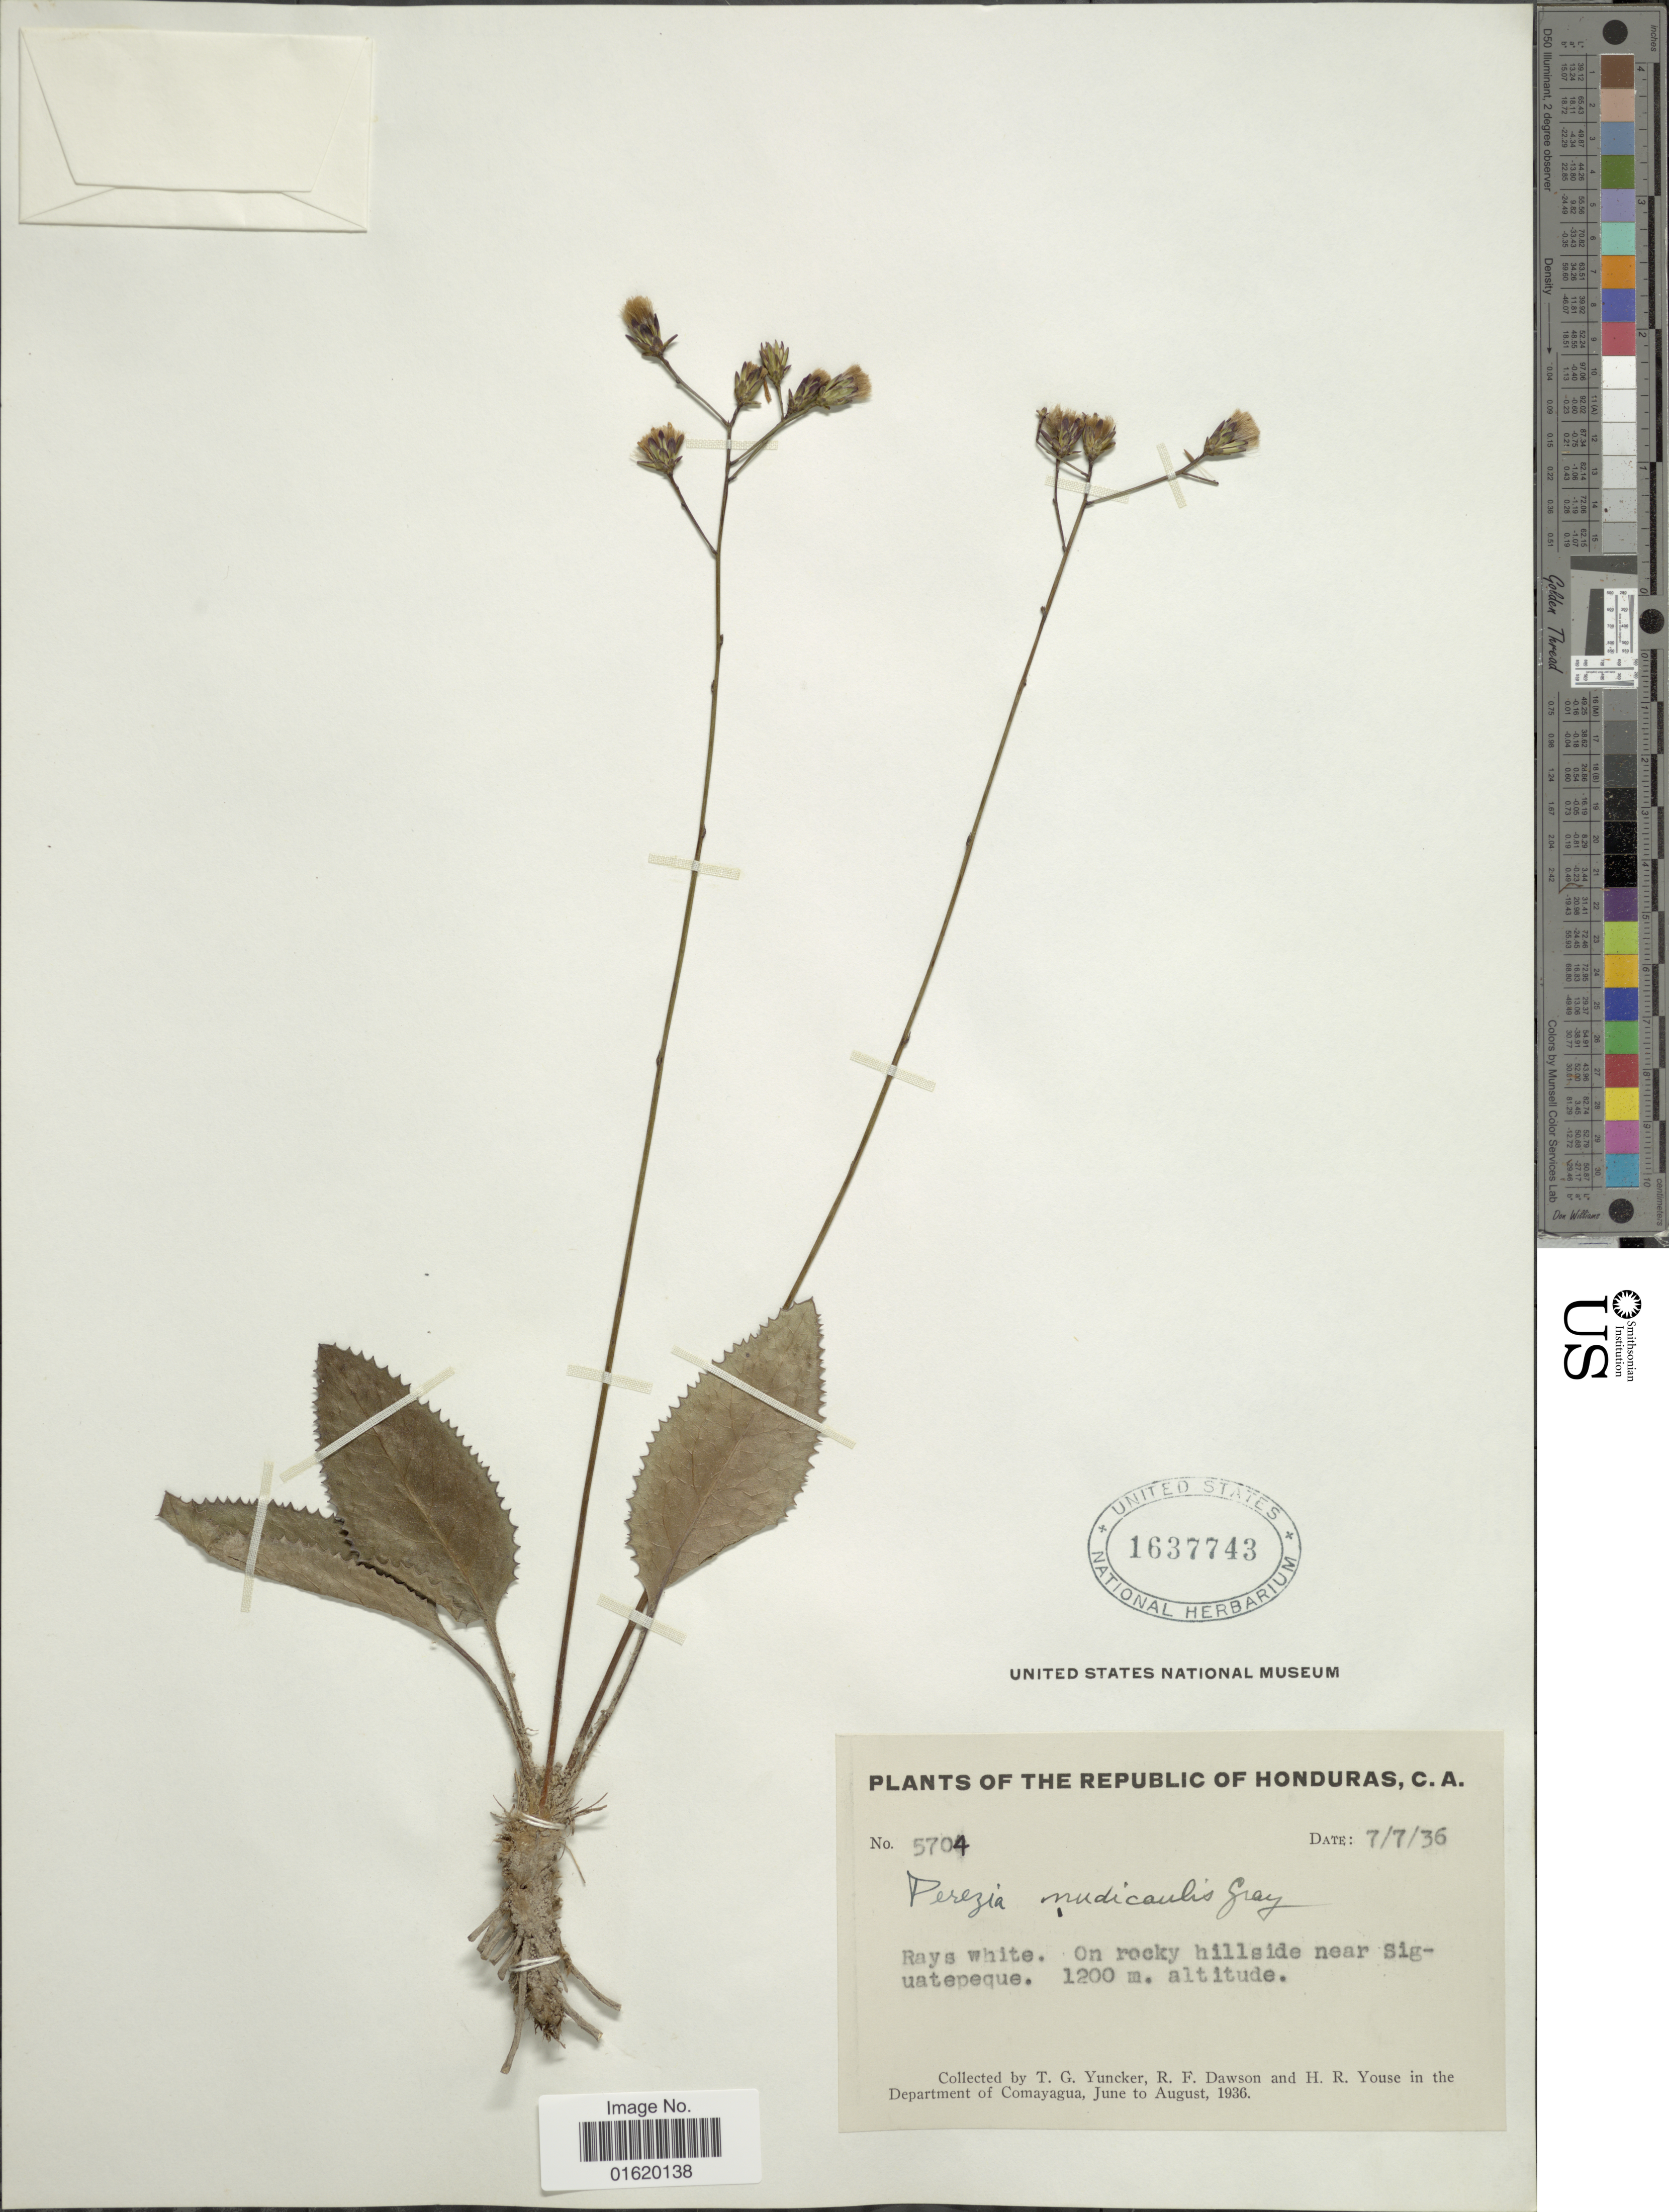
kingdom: Plantae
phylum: Tracheophyta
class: Magnoliopsida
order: Asterales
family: Asteraceae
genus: Acourtia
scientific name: Acourtia nudicaulis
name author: (A. Gray) B.L. Turner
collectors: T. G. Yuncker, R. F. Dawson & H. Youse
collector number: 5704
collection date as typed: Transcribed d/m/y: 7/7/36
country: Honduras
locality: Republic of Honduras, C. A., on rocky hillside near Siguatepeque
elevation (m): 1200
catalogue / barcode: US 1637743